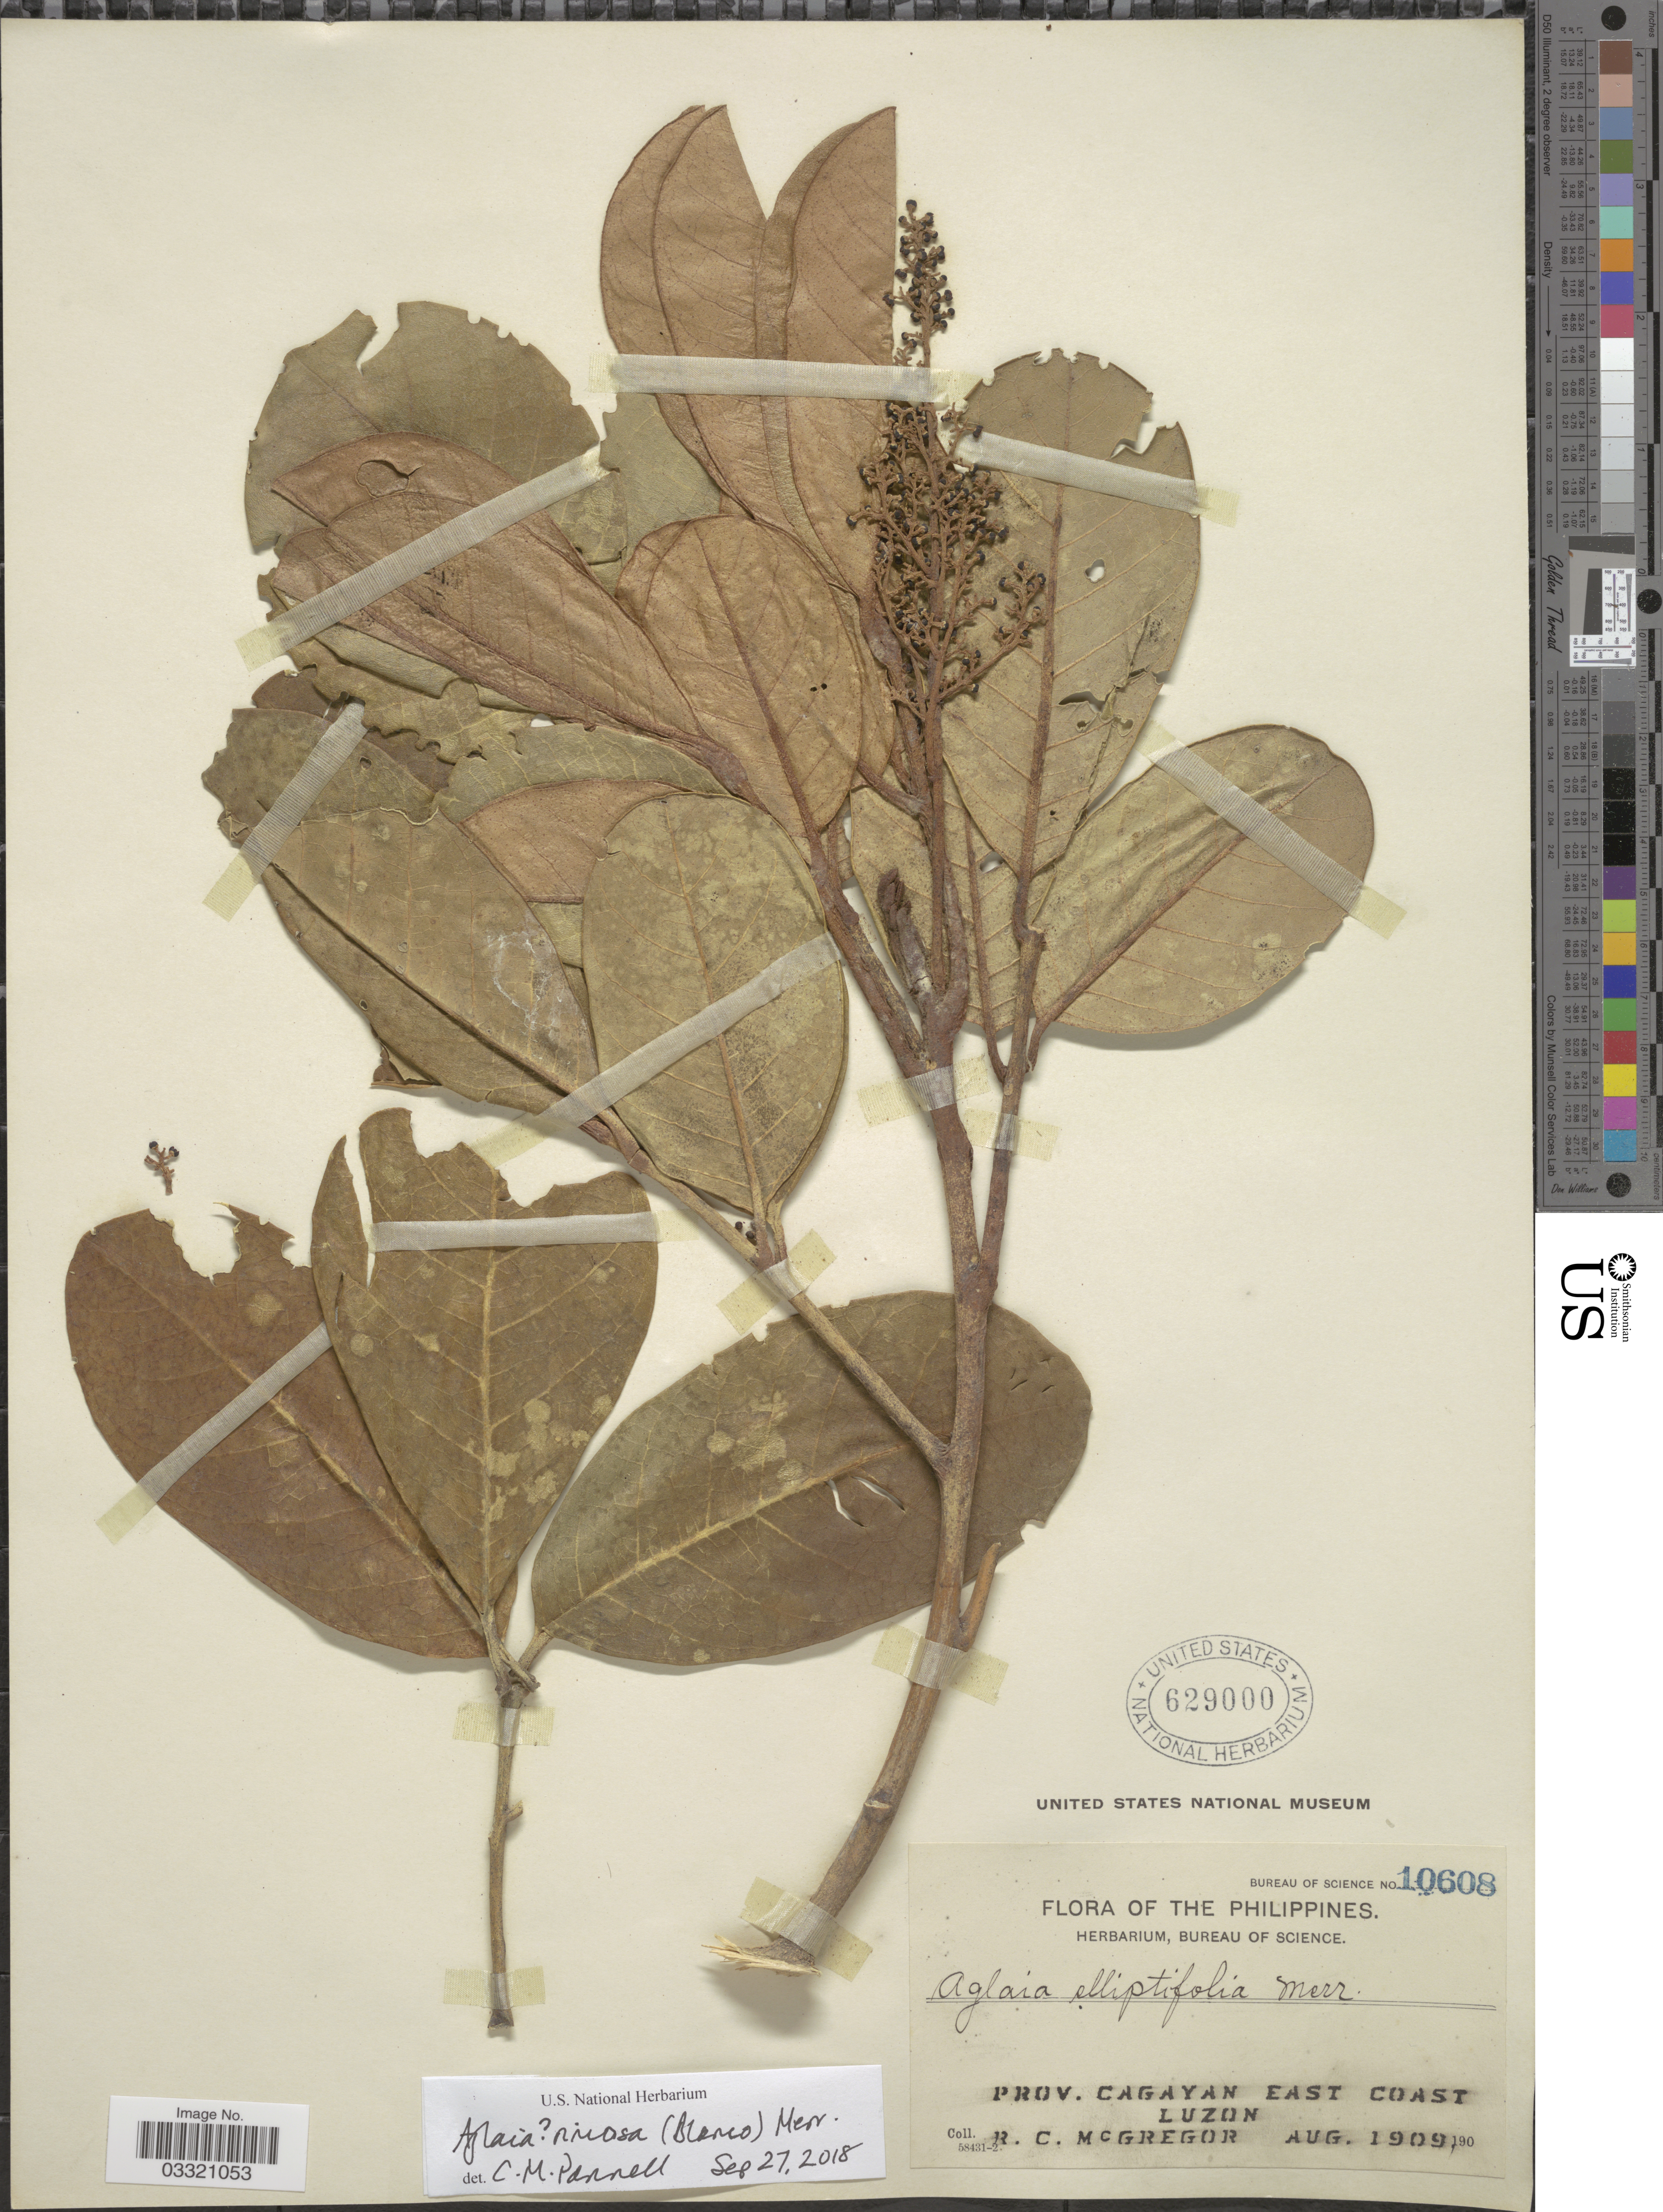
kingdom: Plantae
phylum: Tracheophyta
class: Magnoliopsida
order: Sapindales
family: Meliaceae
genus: Aglaia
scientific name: Aglaia rimosa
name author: (Blanco) Merr.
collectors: R. C. McGregor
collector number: Bureau of Science 10608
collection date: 1909-08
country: Philippines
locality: Prov. Cagayan East Coast. Luzon.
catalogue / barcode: US 629000